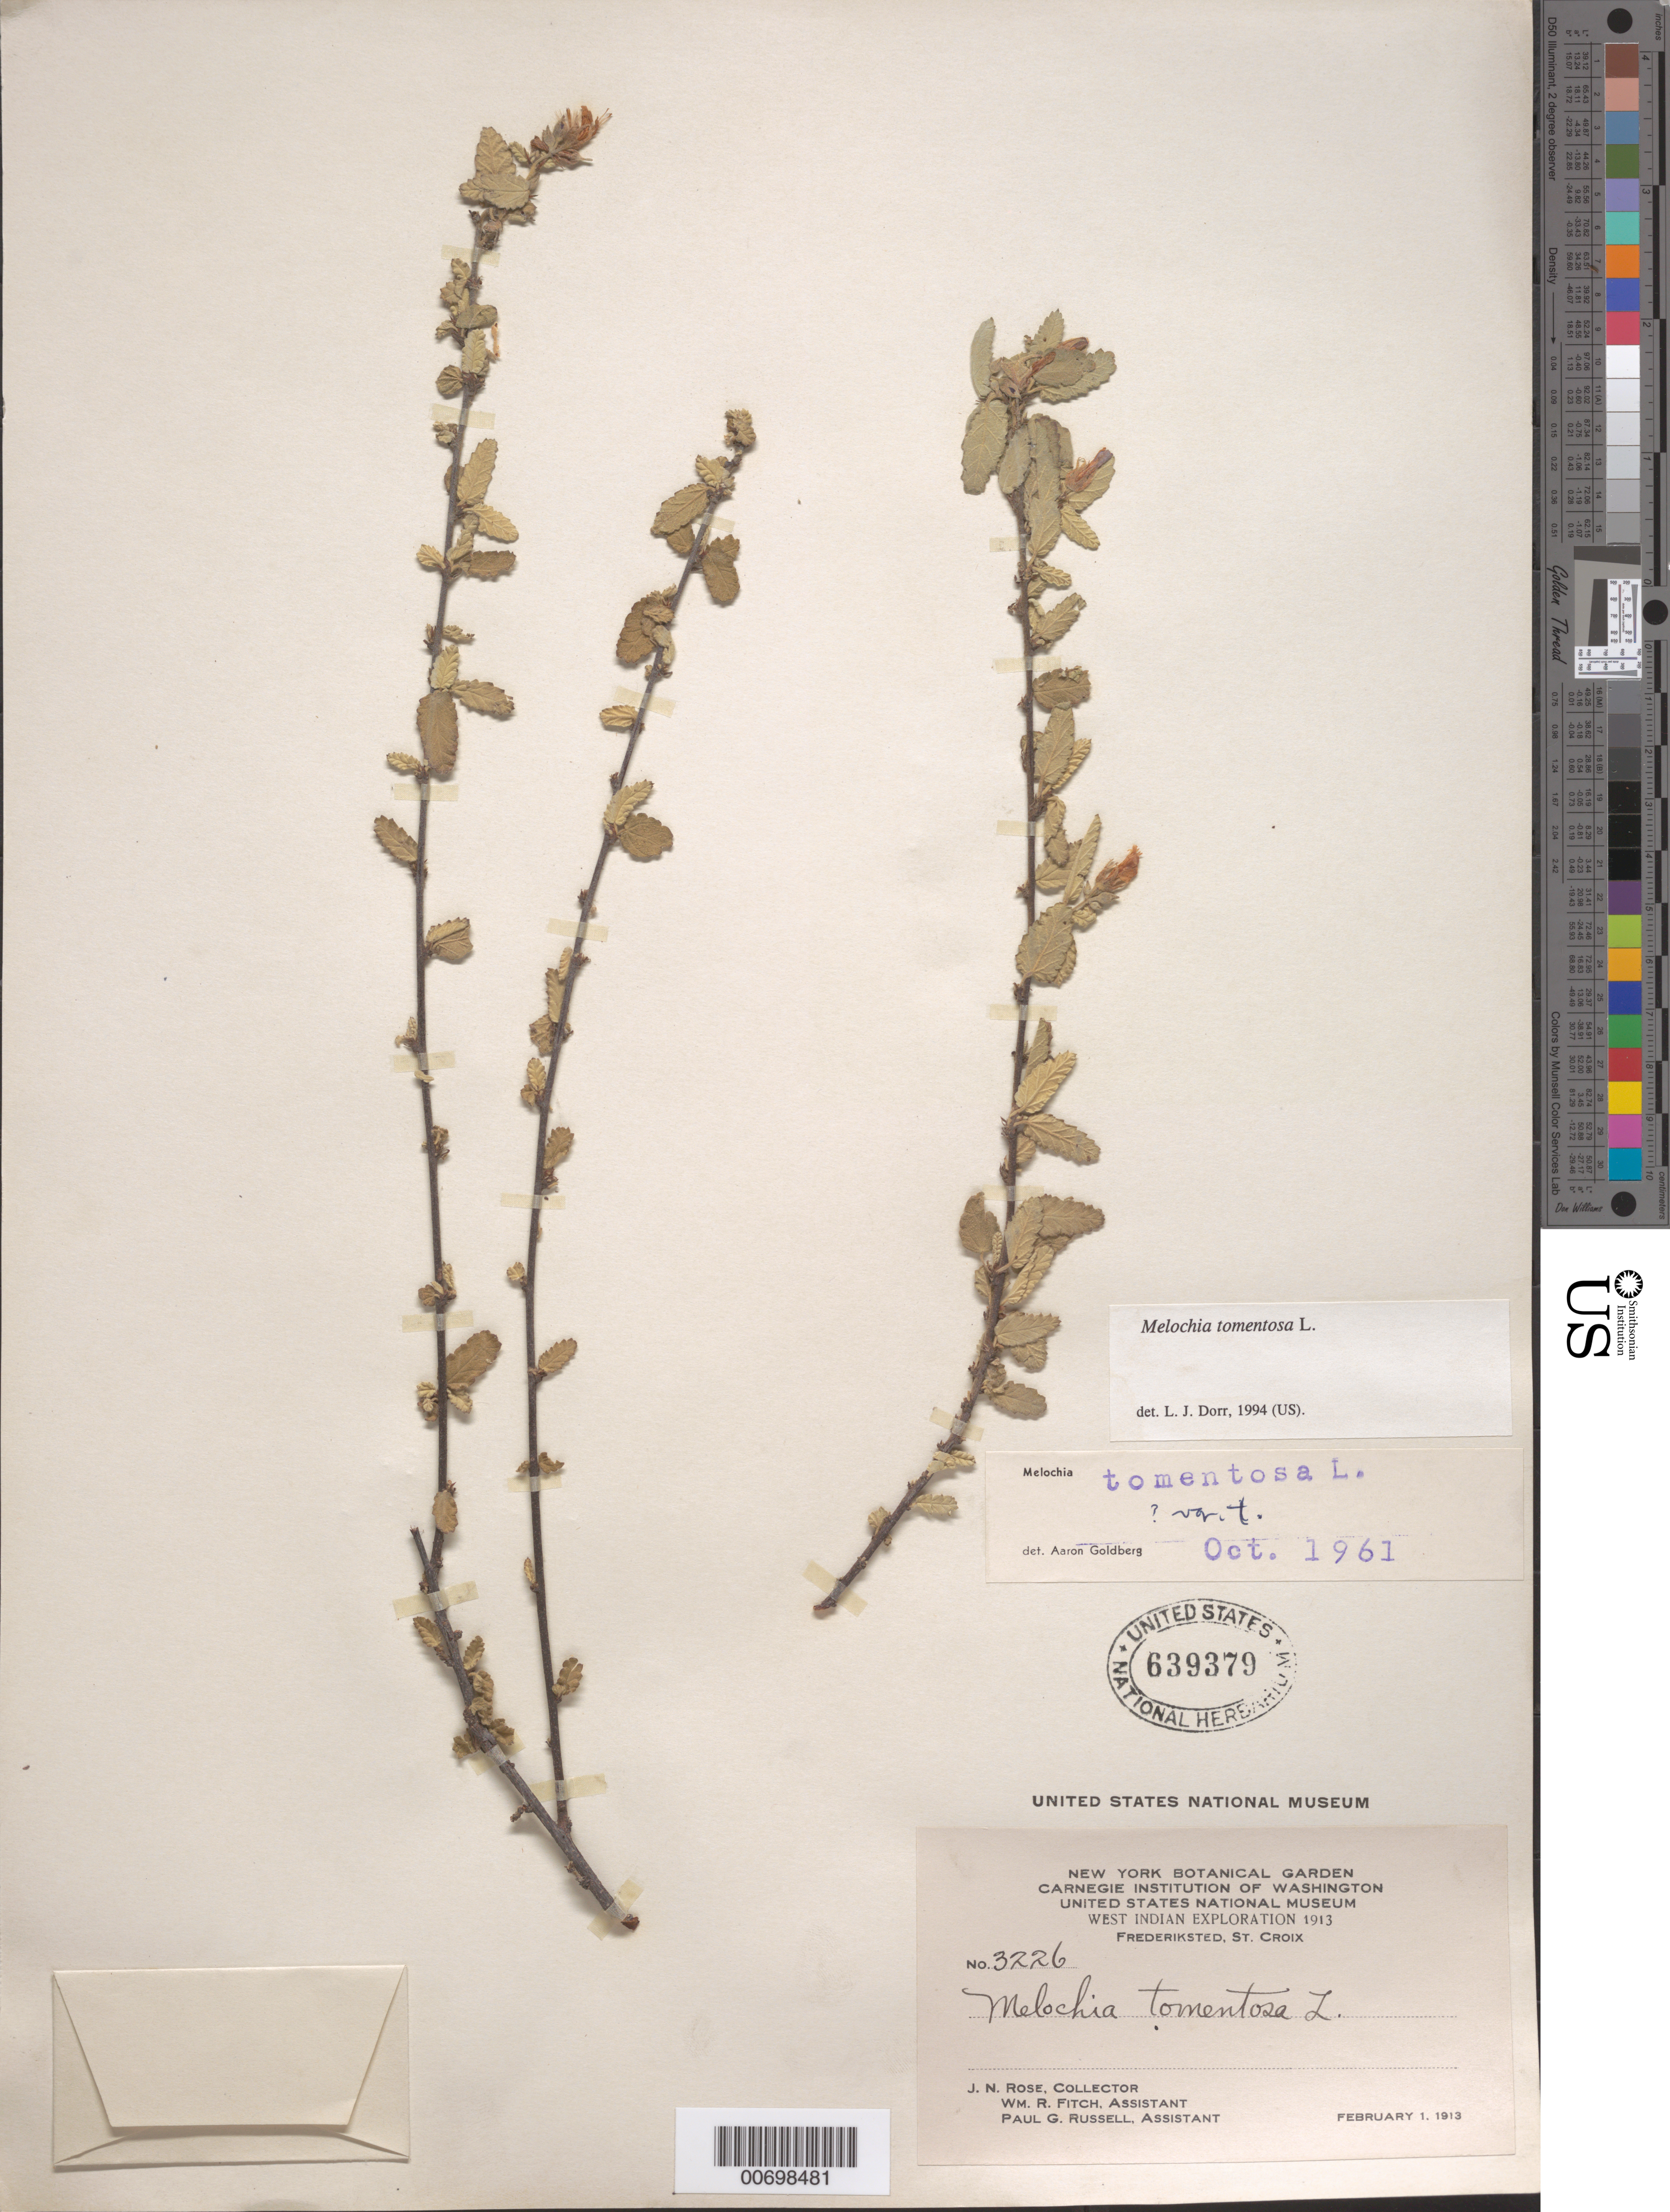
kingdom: Plantae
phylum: Tracheophyta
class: Magnoliopsida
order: Malvales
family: Malvaceae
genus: Melochia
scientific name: Melochia tomentosa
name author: L.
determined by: Dorr, L. J., (BOT), Smithsonian Institution - National Museum of Natural History (UNITED STATES)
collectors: J. N. Rose, W. R. Fitch & P. G. Russell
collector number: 3226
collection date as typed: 01 Feb 1913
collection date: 1913-02-01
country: U.S. Virgin Islands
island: St. Croix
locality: Frederiksted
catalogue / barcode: US 639379